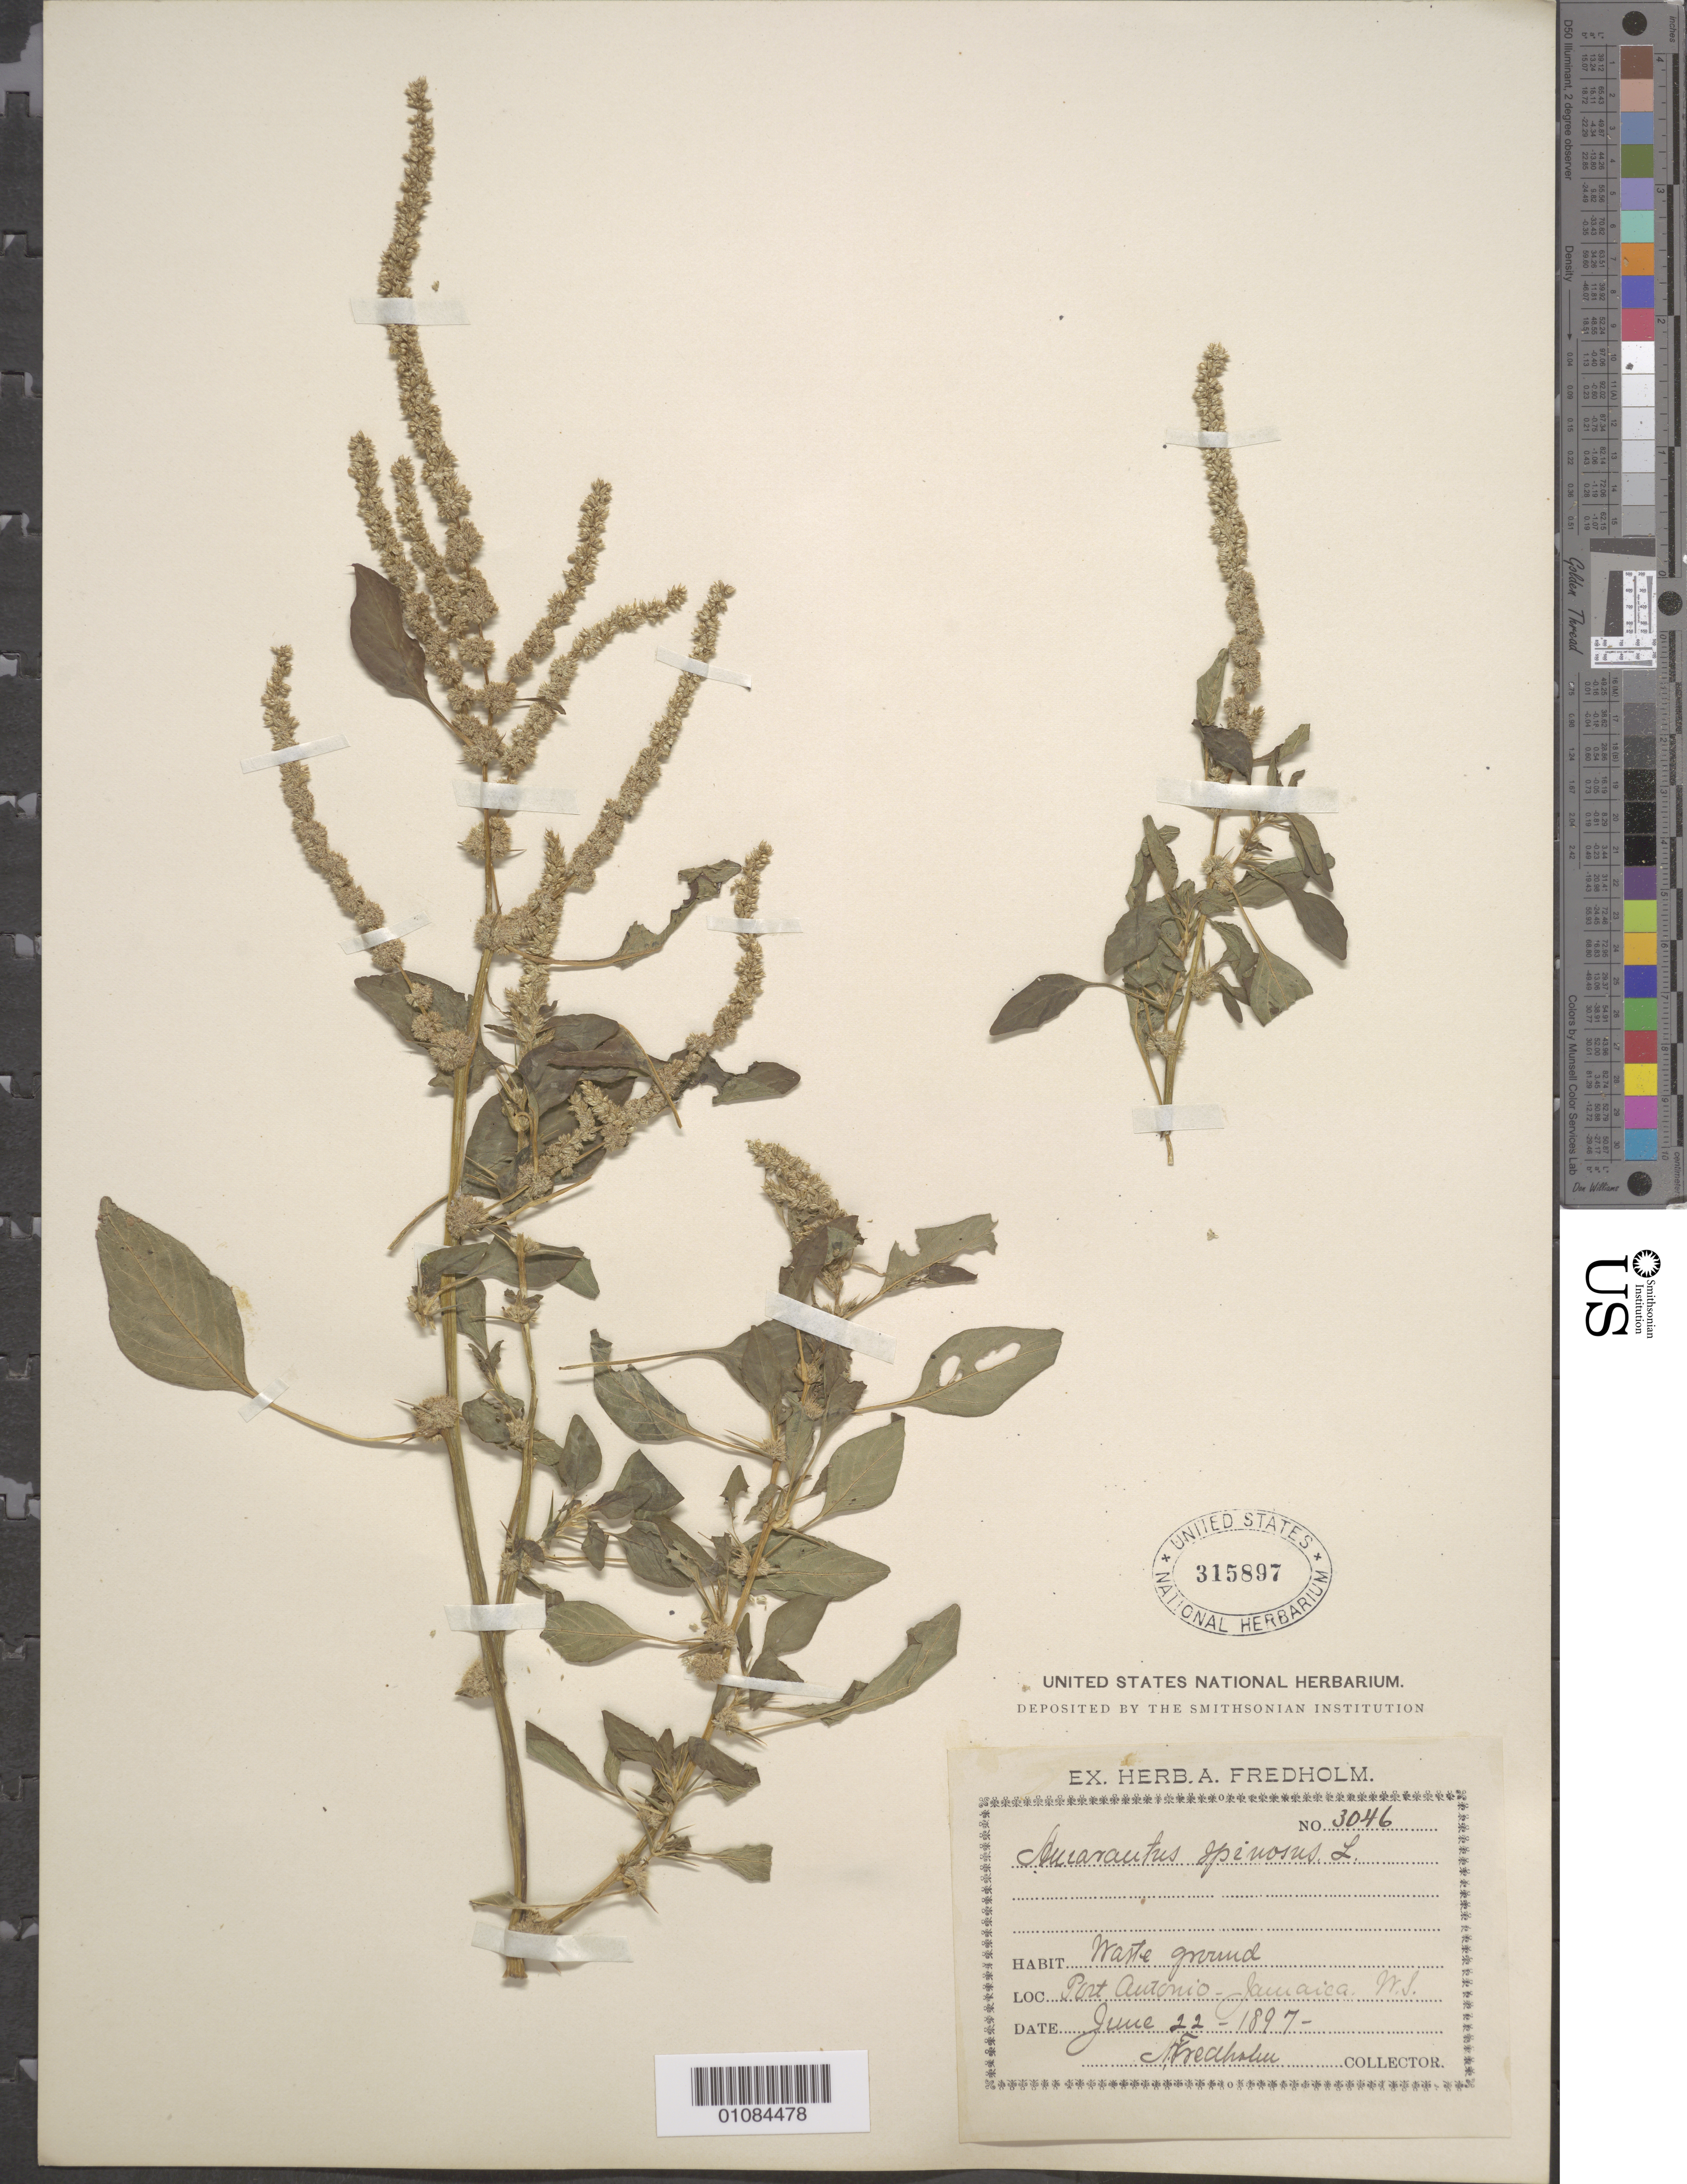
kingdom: Plantae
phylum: Tracheophyta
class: Magnoliopsida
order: Caryophyllales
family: Amaranthaceae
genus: Amaranthus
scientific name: Amaranthus spinosus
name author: L.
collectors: A. Fredholm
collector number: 3046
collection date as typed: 22 Jun 1897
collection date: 1897-06-22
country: Jamaica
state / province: Portland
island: Jamaica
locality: Port Antonio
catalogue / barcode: US 315897